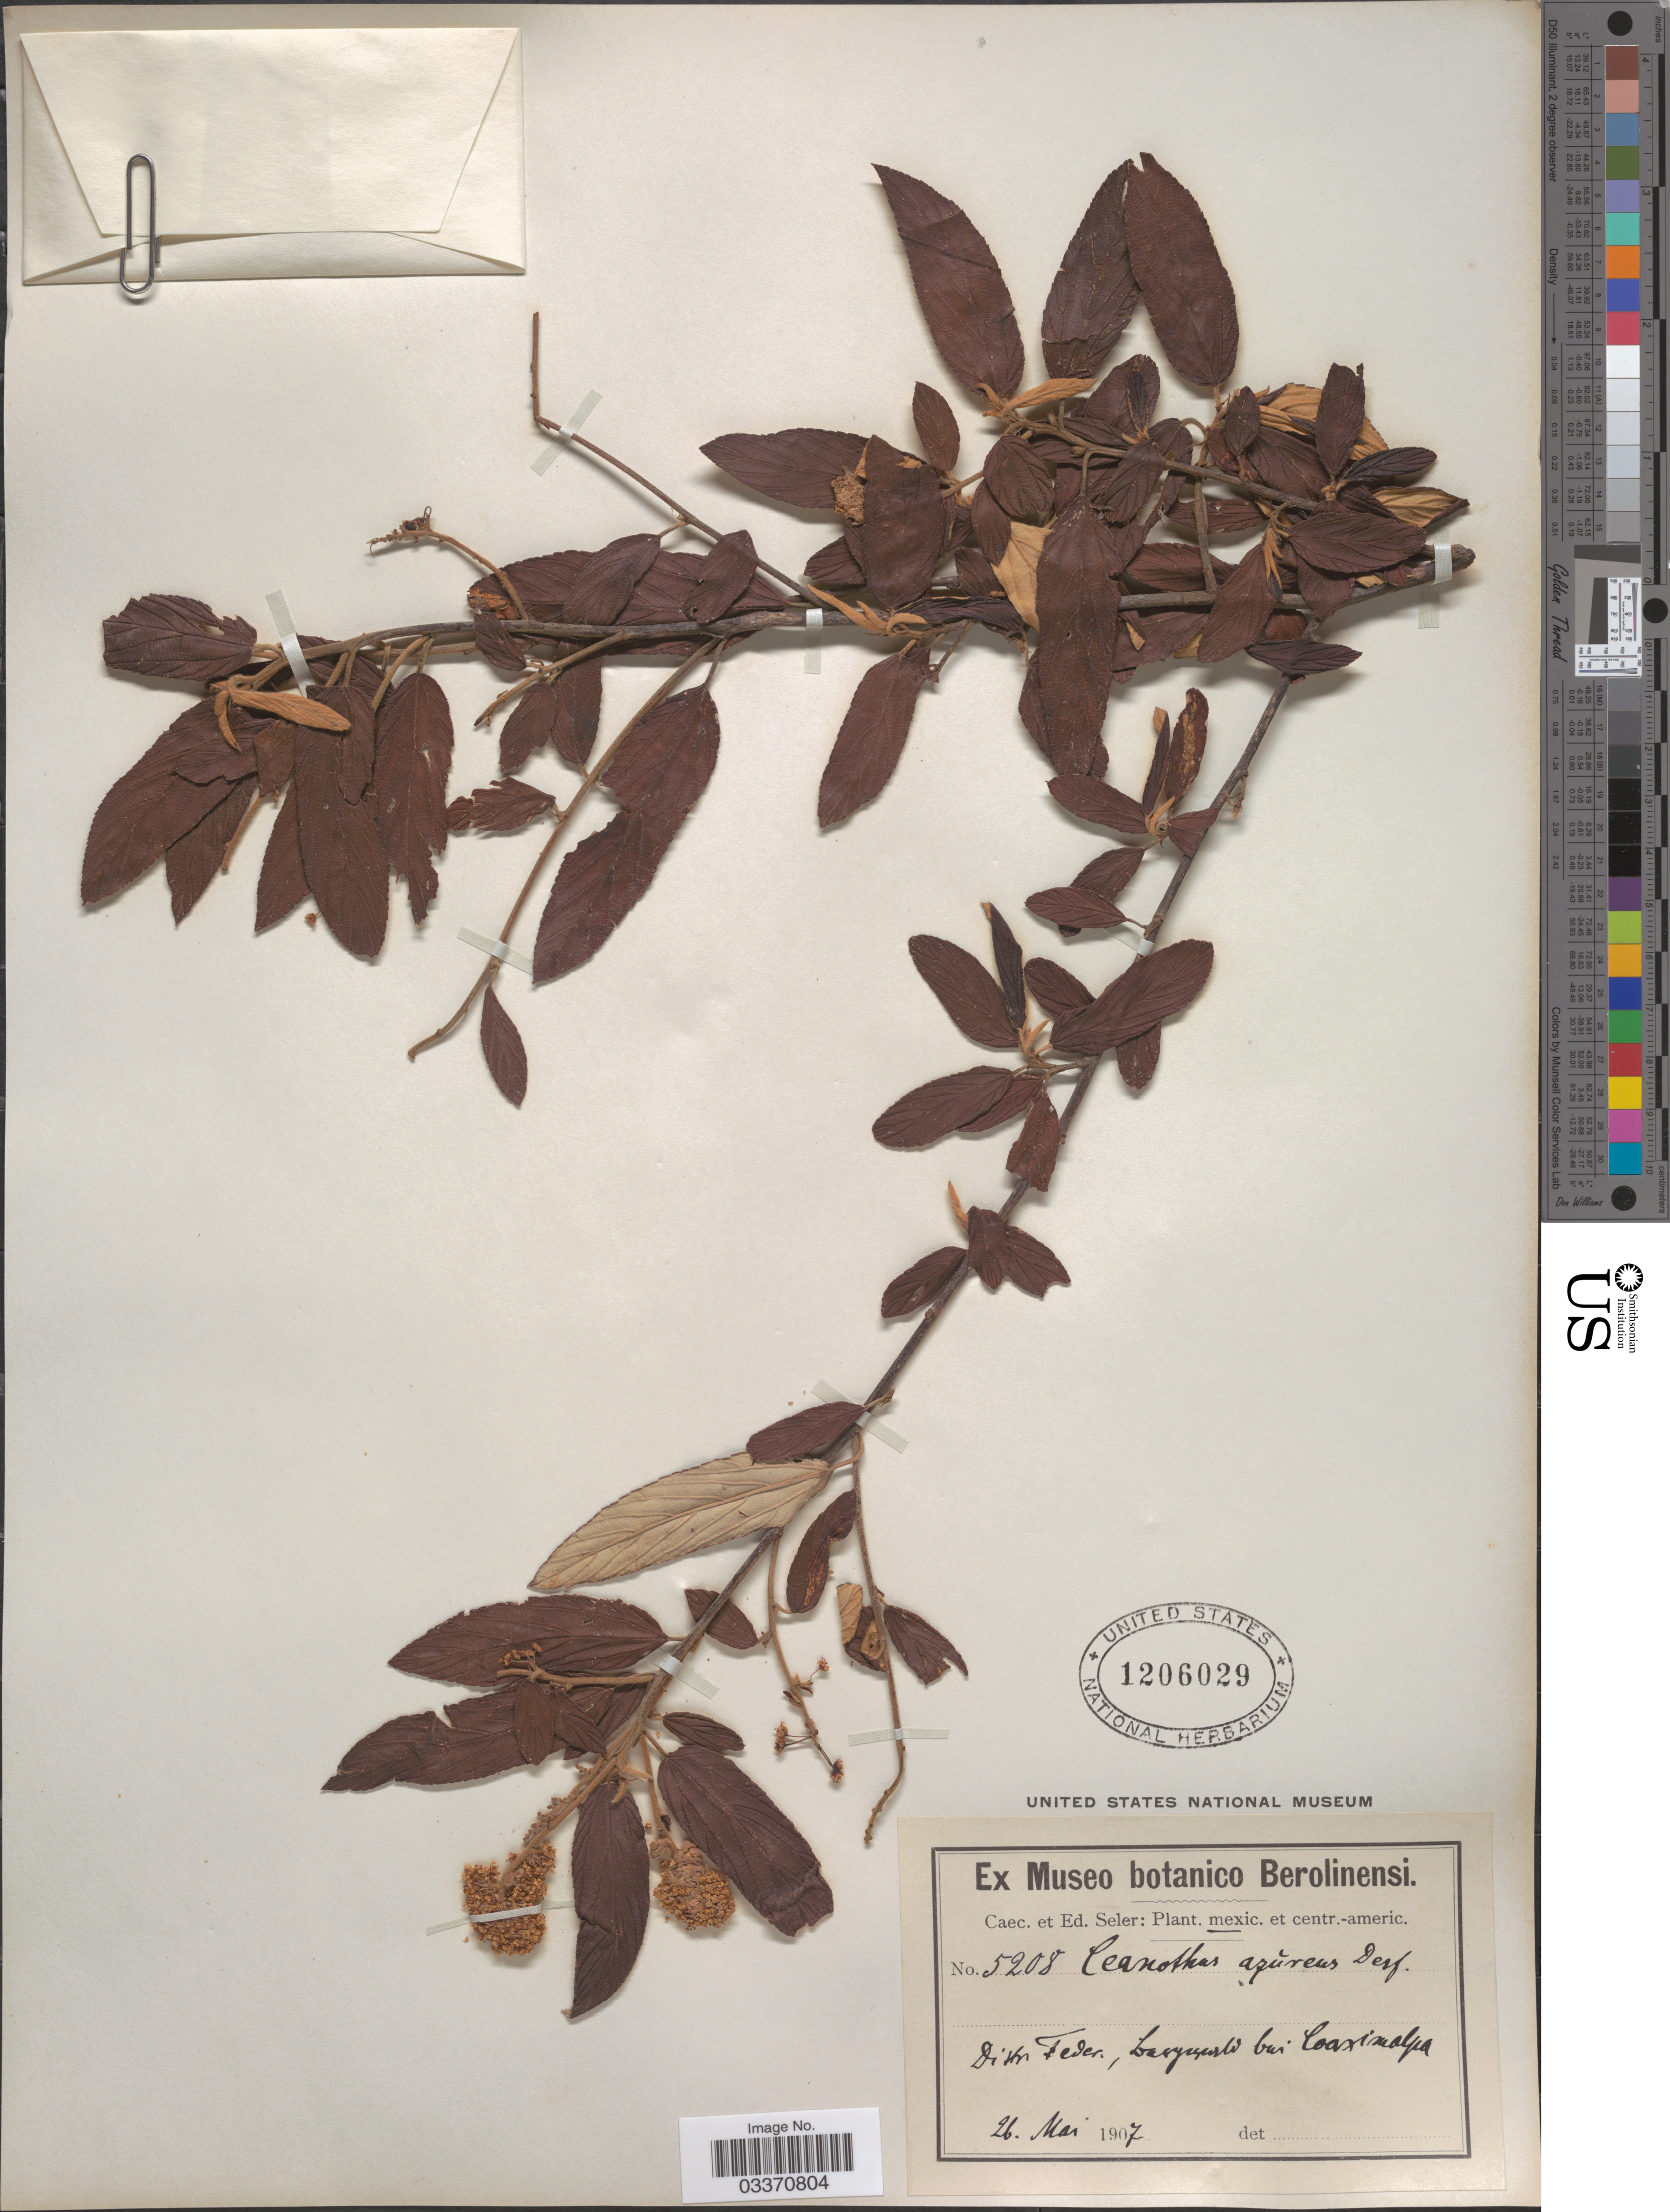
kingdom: Plantae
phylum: Tracheophyta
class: Magnoliopsida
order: Rosales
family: Rhamnaceae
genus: Ceanothus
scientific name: Ceanothus caeruleus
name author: Lag.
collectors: ex Caec. et Ed Seler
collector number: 5208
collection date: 1907-05-26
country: Mexico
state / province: Distrito Federal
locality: Lasguardo bei Coaximalpa.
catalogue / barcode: US 1206029